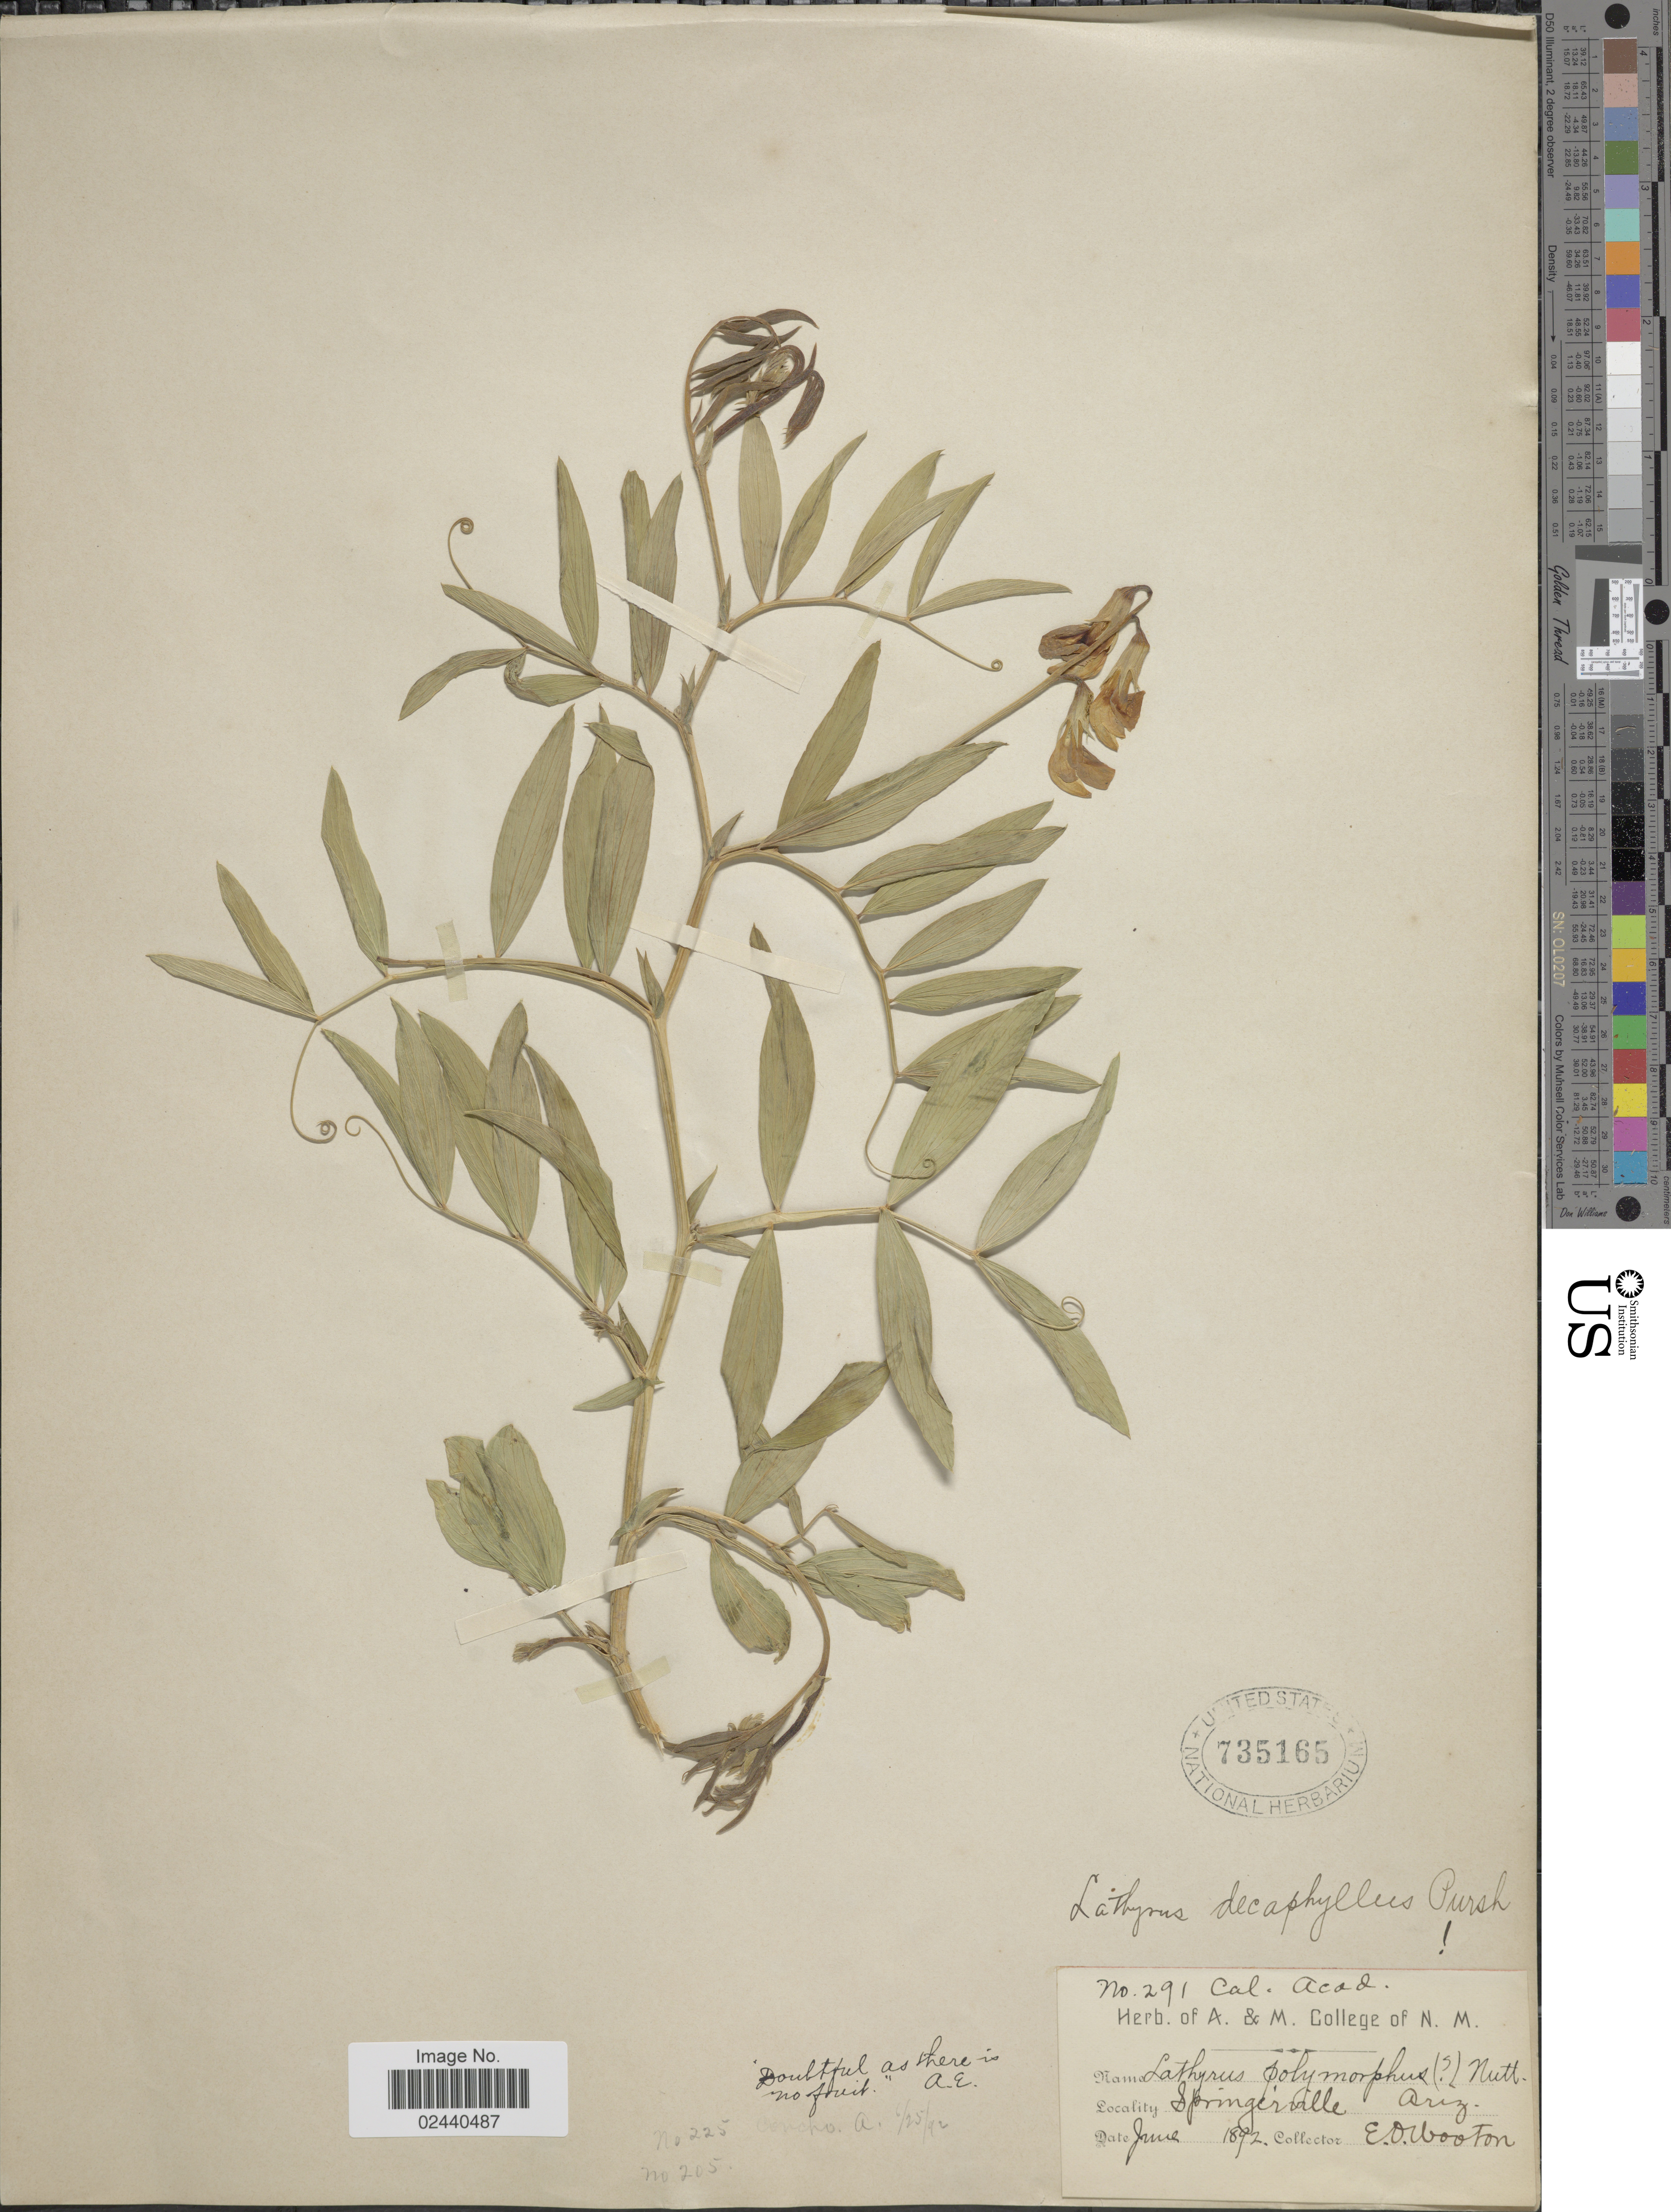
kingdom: Plantae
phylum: Tracheophyta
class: Magnoliopsida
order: Fabales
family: Fabaceae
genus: Lathyrus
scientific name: Lathyrus eucosmus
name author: Butters & H. St. John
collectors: E. O. Wooton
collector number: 291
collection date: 1892-06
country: United States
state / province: Arizona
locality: Springerville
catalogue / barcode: US 735165